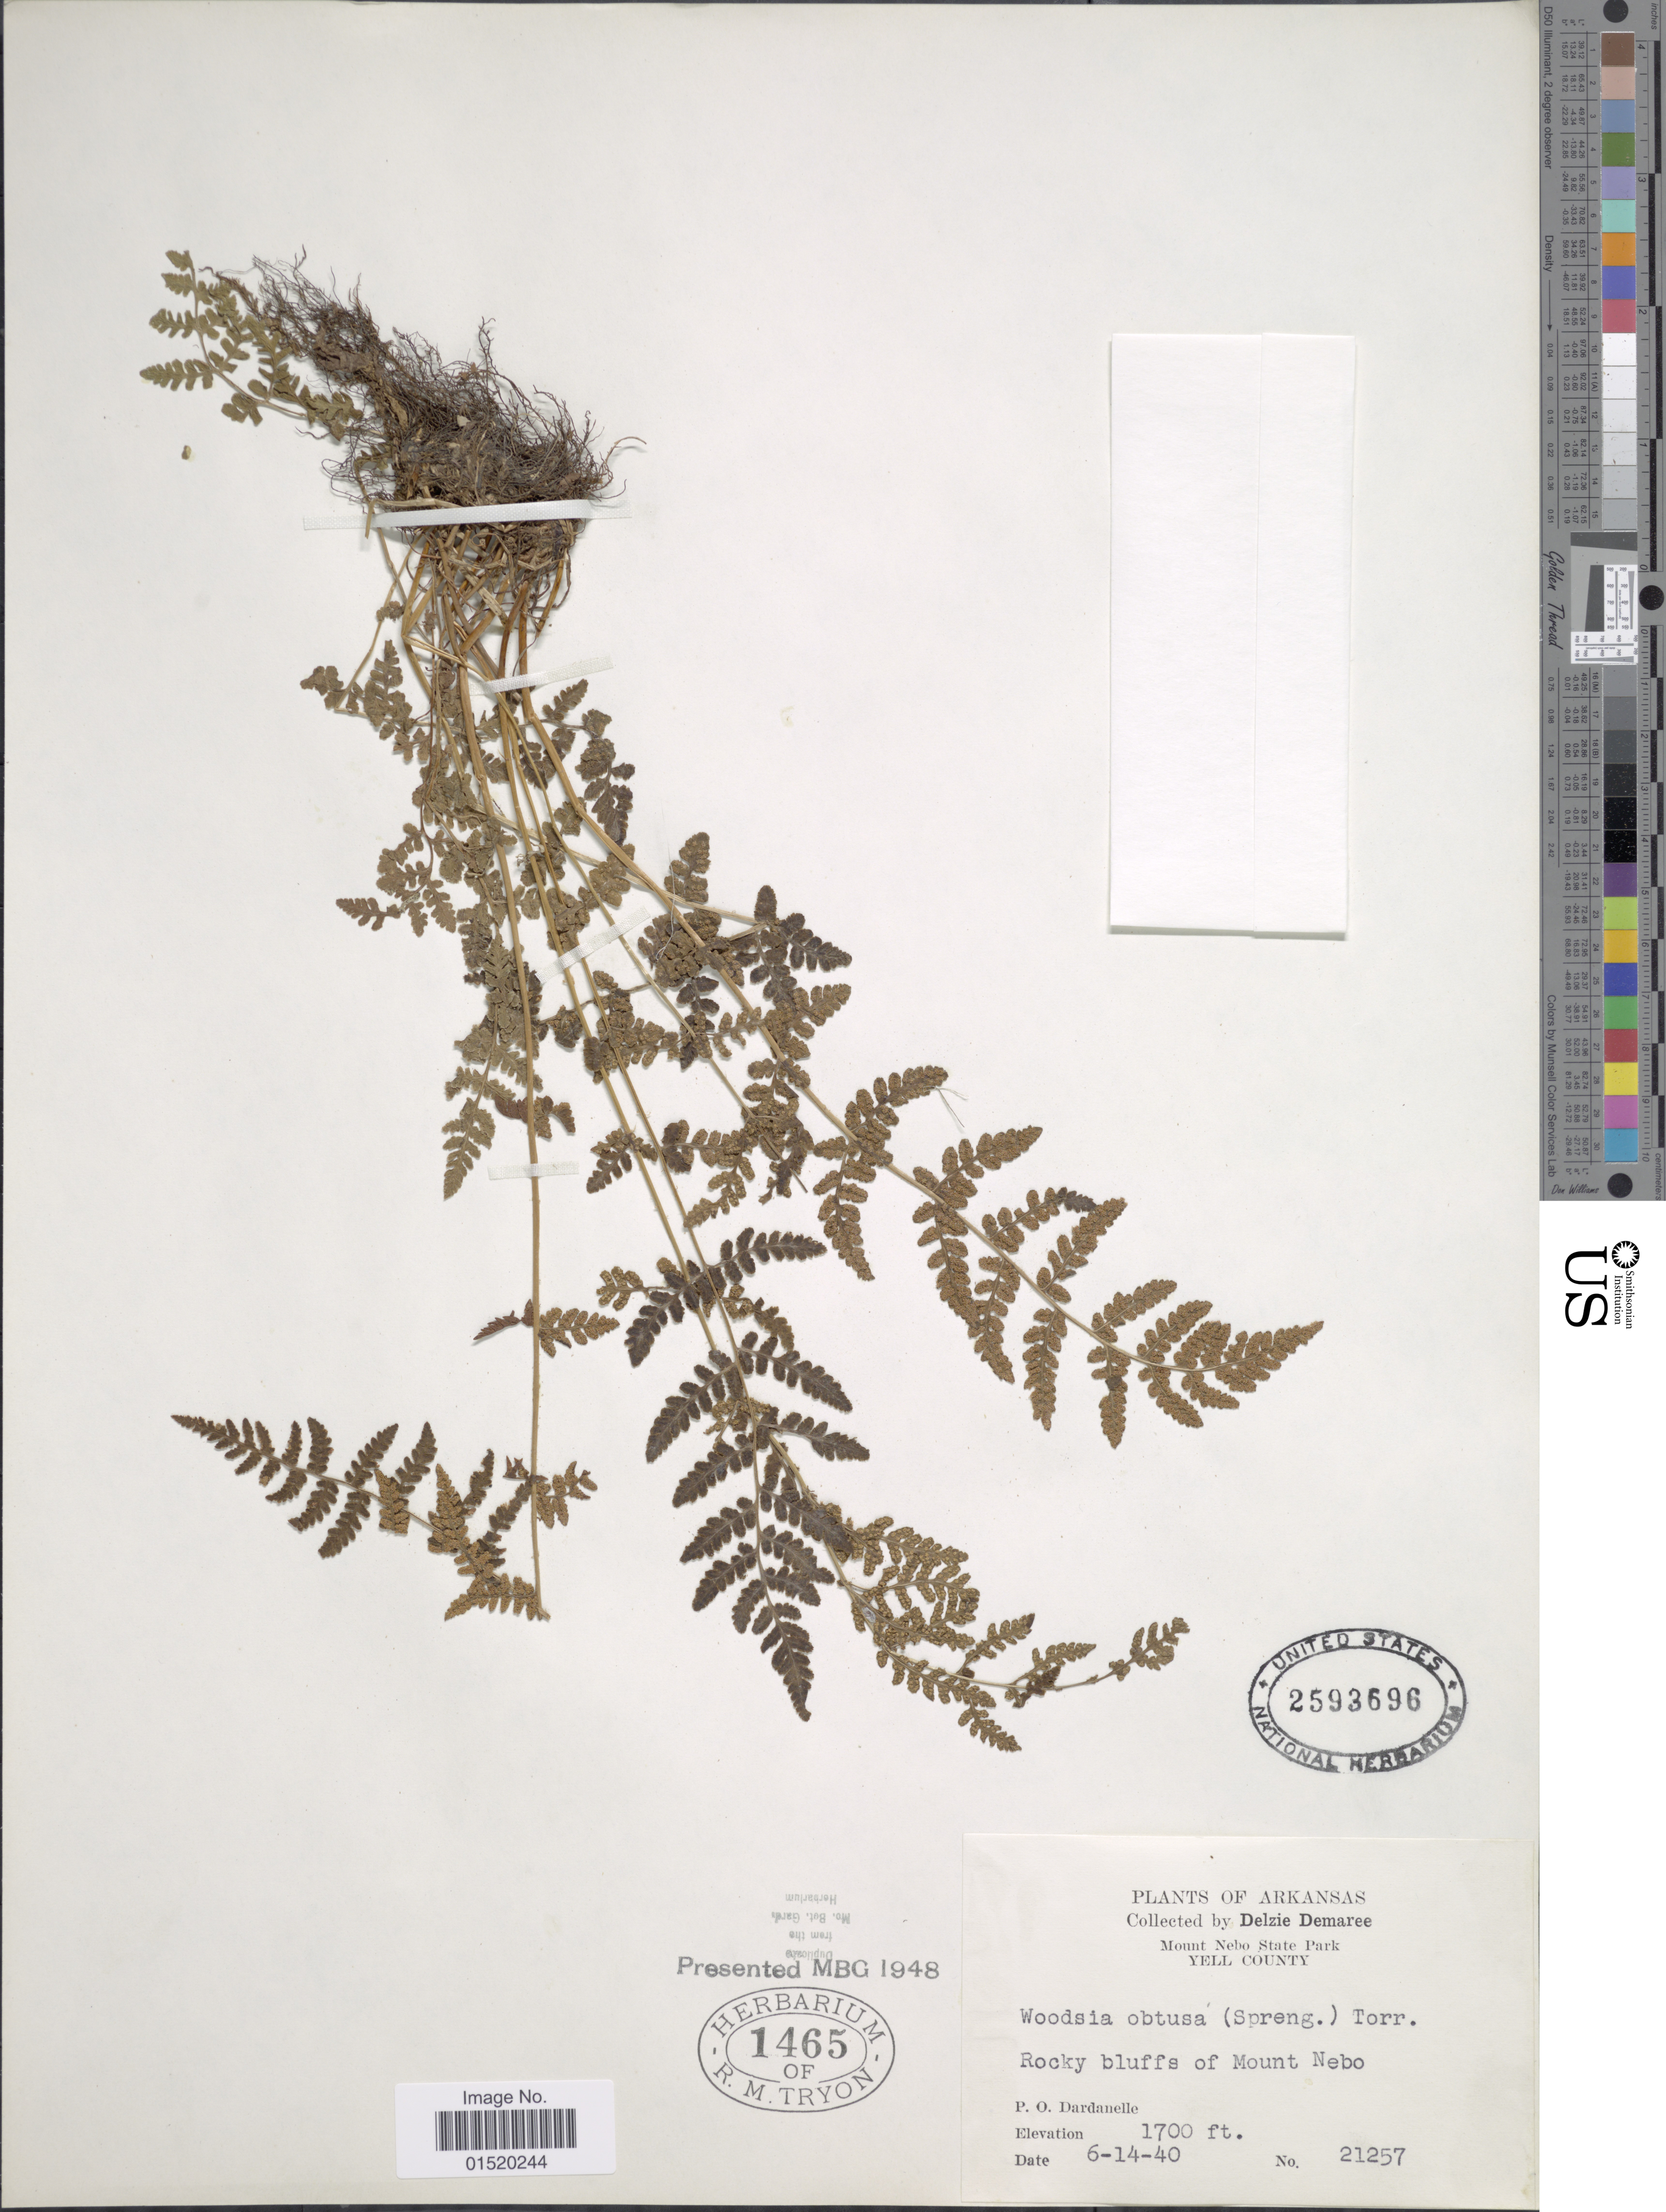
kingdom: Plantae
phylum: Tracheophyta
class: Polypodiopsida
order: Polypodiales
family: Woodsiaceae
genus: Woodsia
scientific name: Woodsia obtusa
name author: (Spreng.) Torr.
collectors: D. Demaree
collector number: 21257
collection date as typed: Transcribed d/m/y: 14/6/40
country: United States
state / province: Arkansas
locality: Mount Nebo State Park, Yell County, Rocky bluffs of Mount Nebo, P.O. Dardanelle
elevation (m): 518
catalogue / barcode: US 2593696